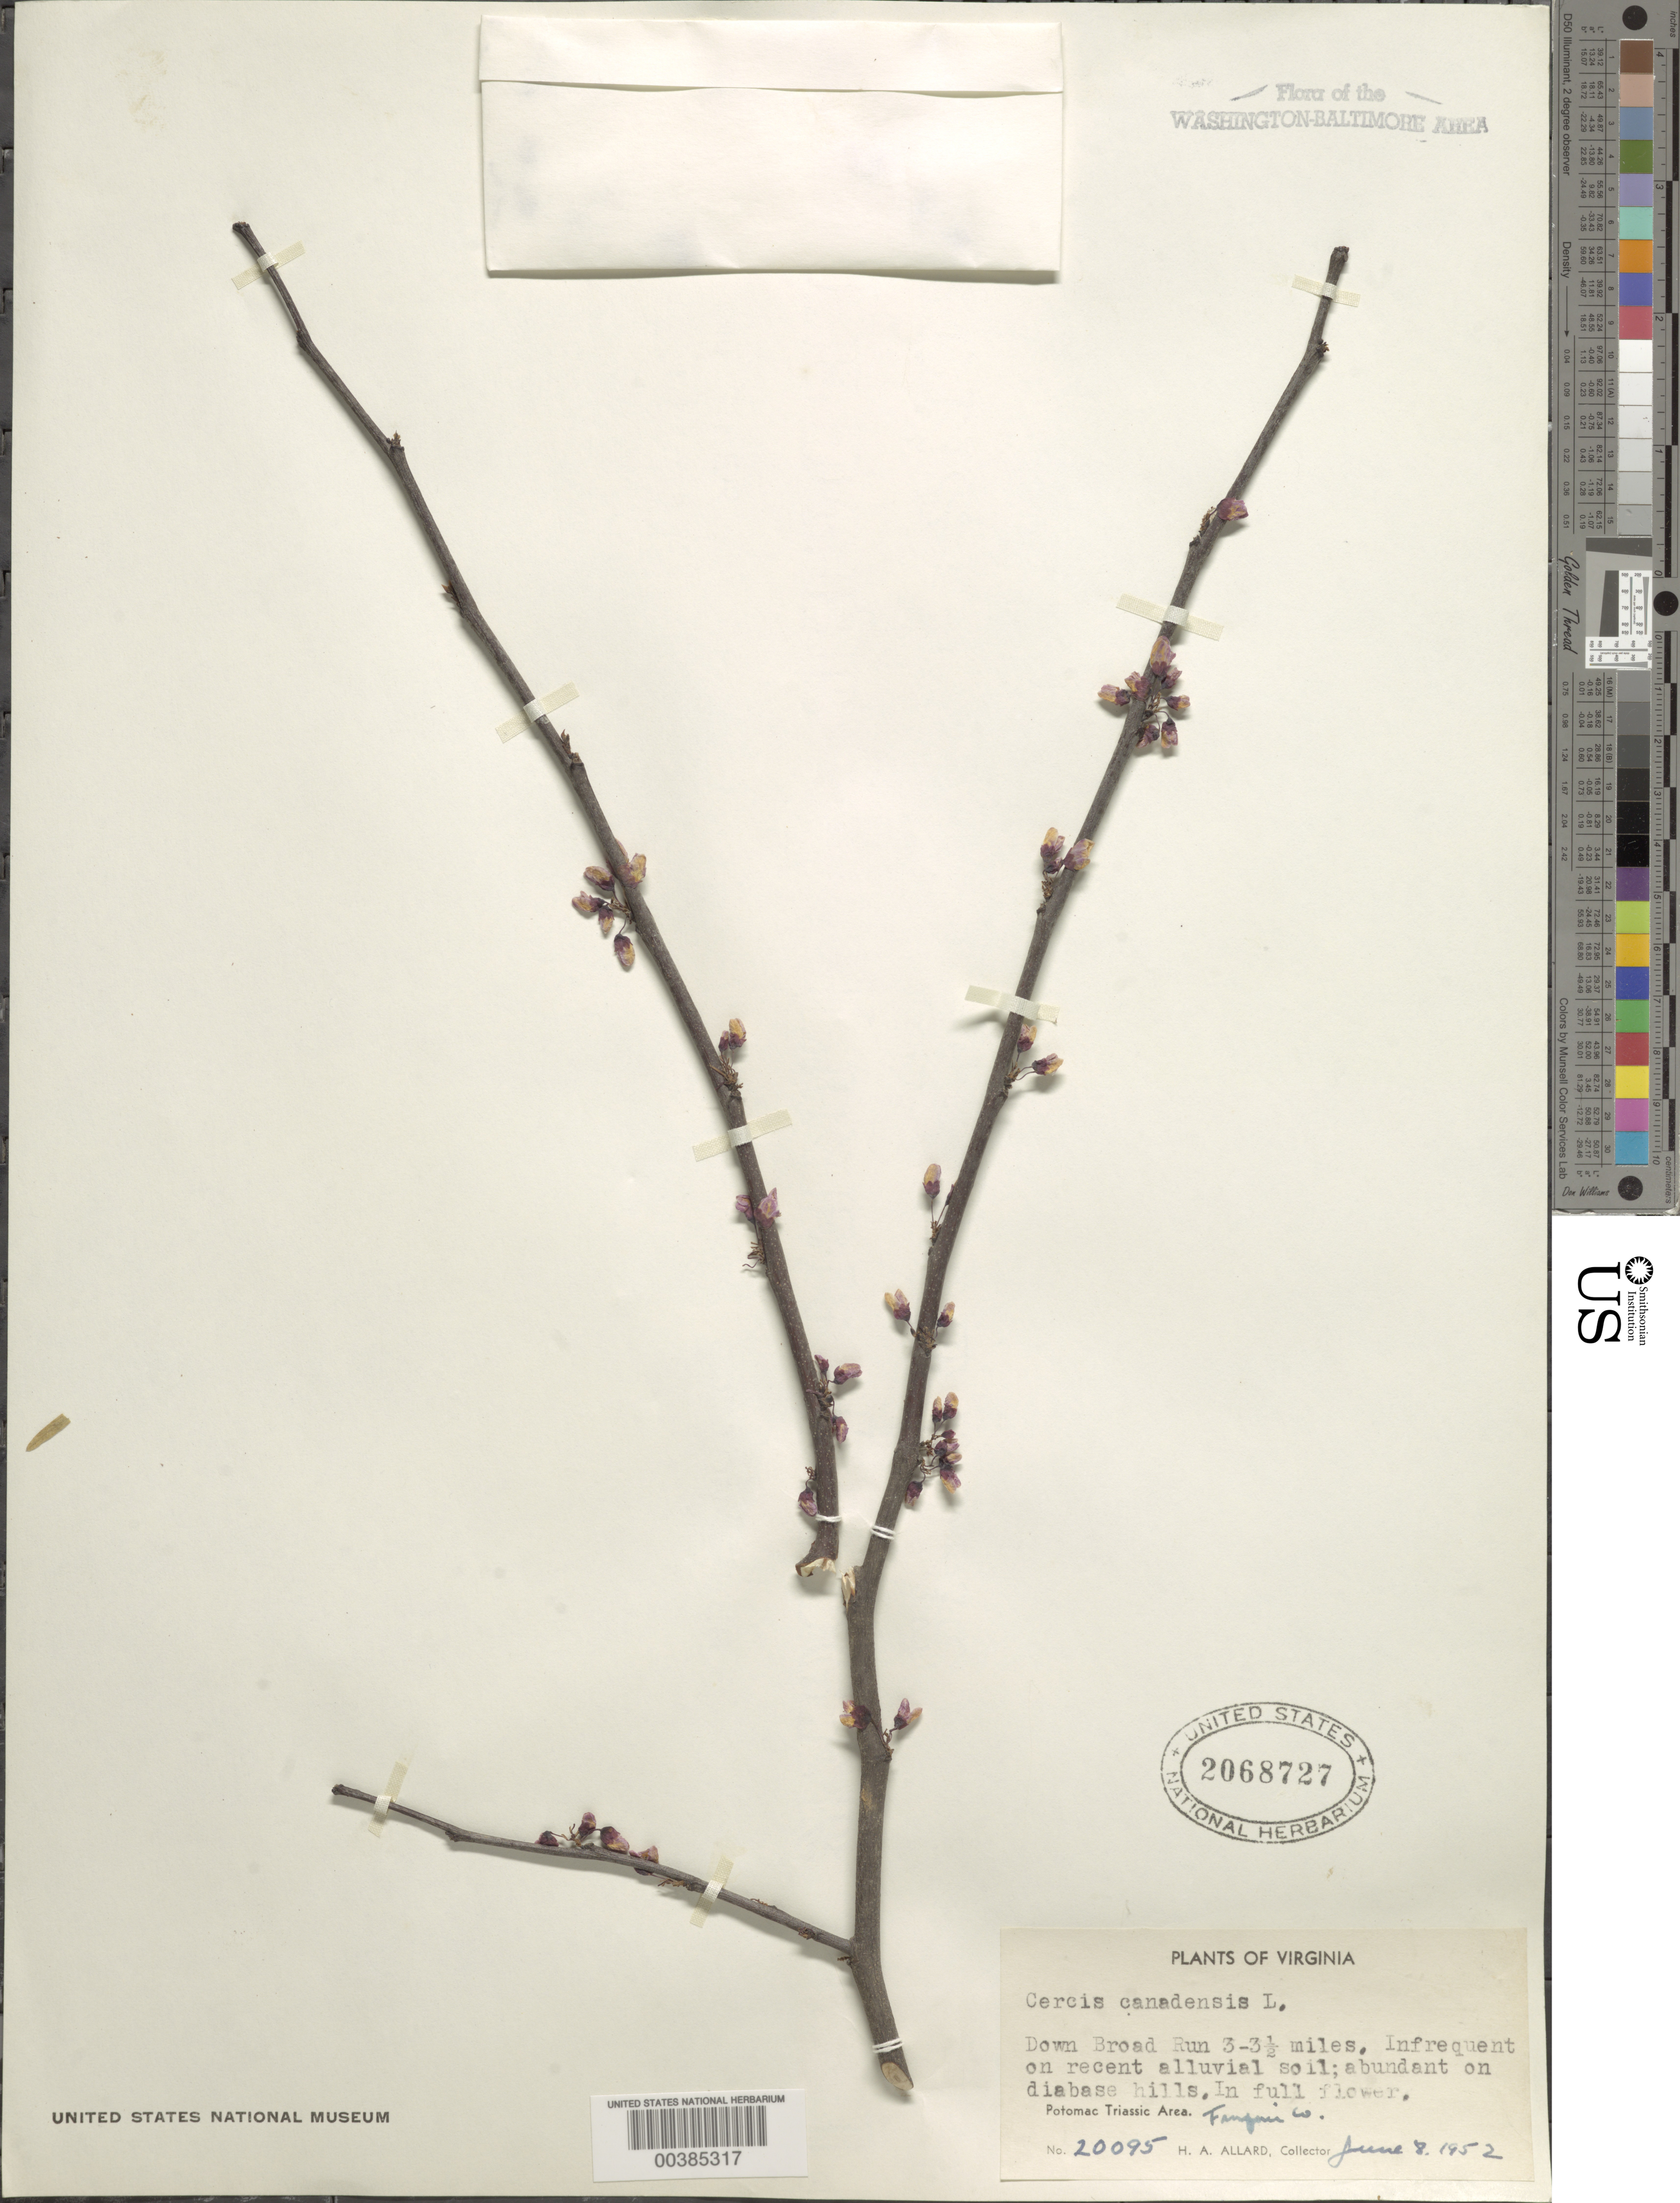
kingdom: Plantae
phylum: Tracheophyta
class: Magnoliopsida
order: Fabales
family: Fabaceae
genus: Cercis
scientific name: Cercis canadensis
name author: L.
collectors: H. A. Allard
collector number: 20095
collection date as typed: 08 Jun 1952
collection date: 1952-06-08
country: United States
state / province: Virginia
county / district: Fauquier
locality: Broad Run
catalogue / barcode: US 2068727